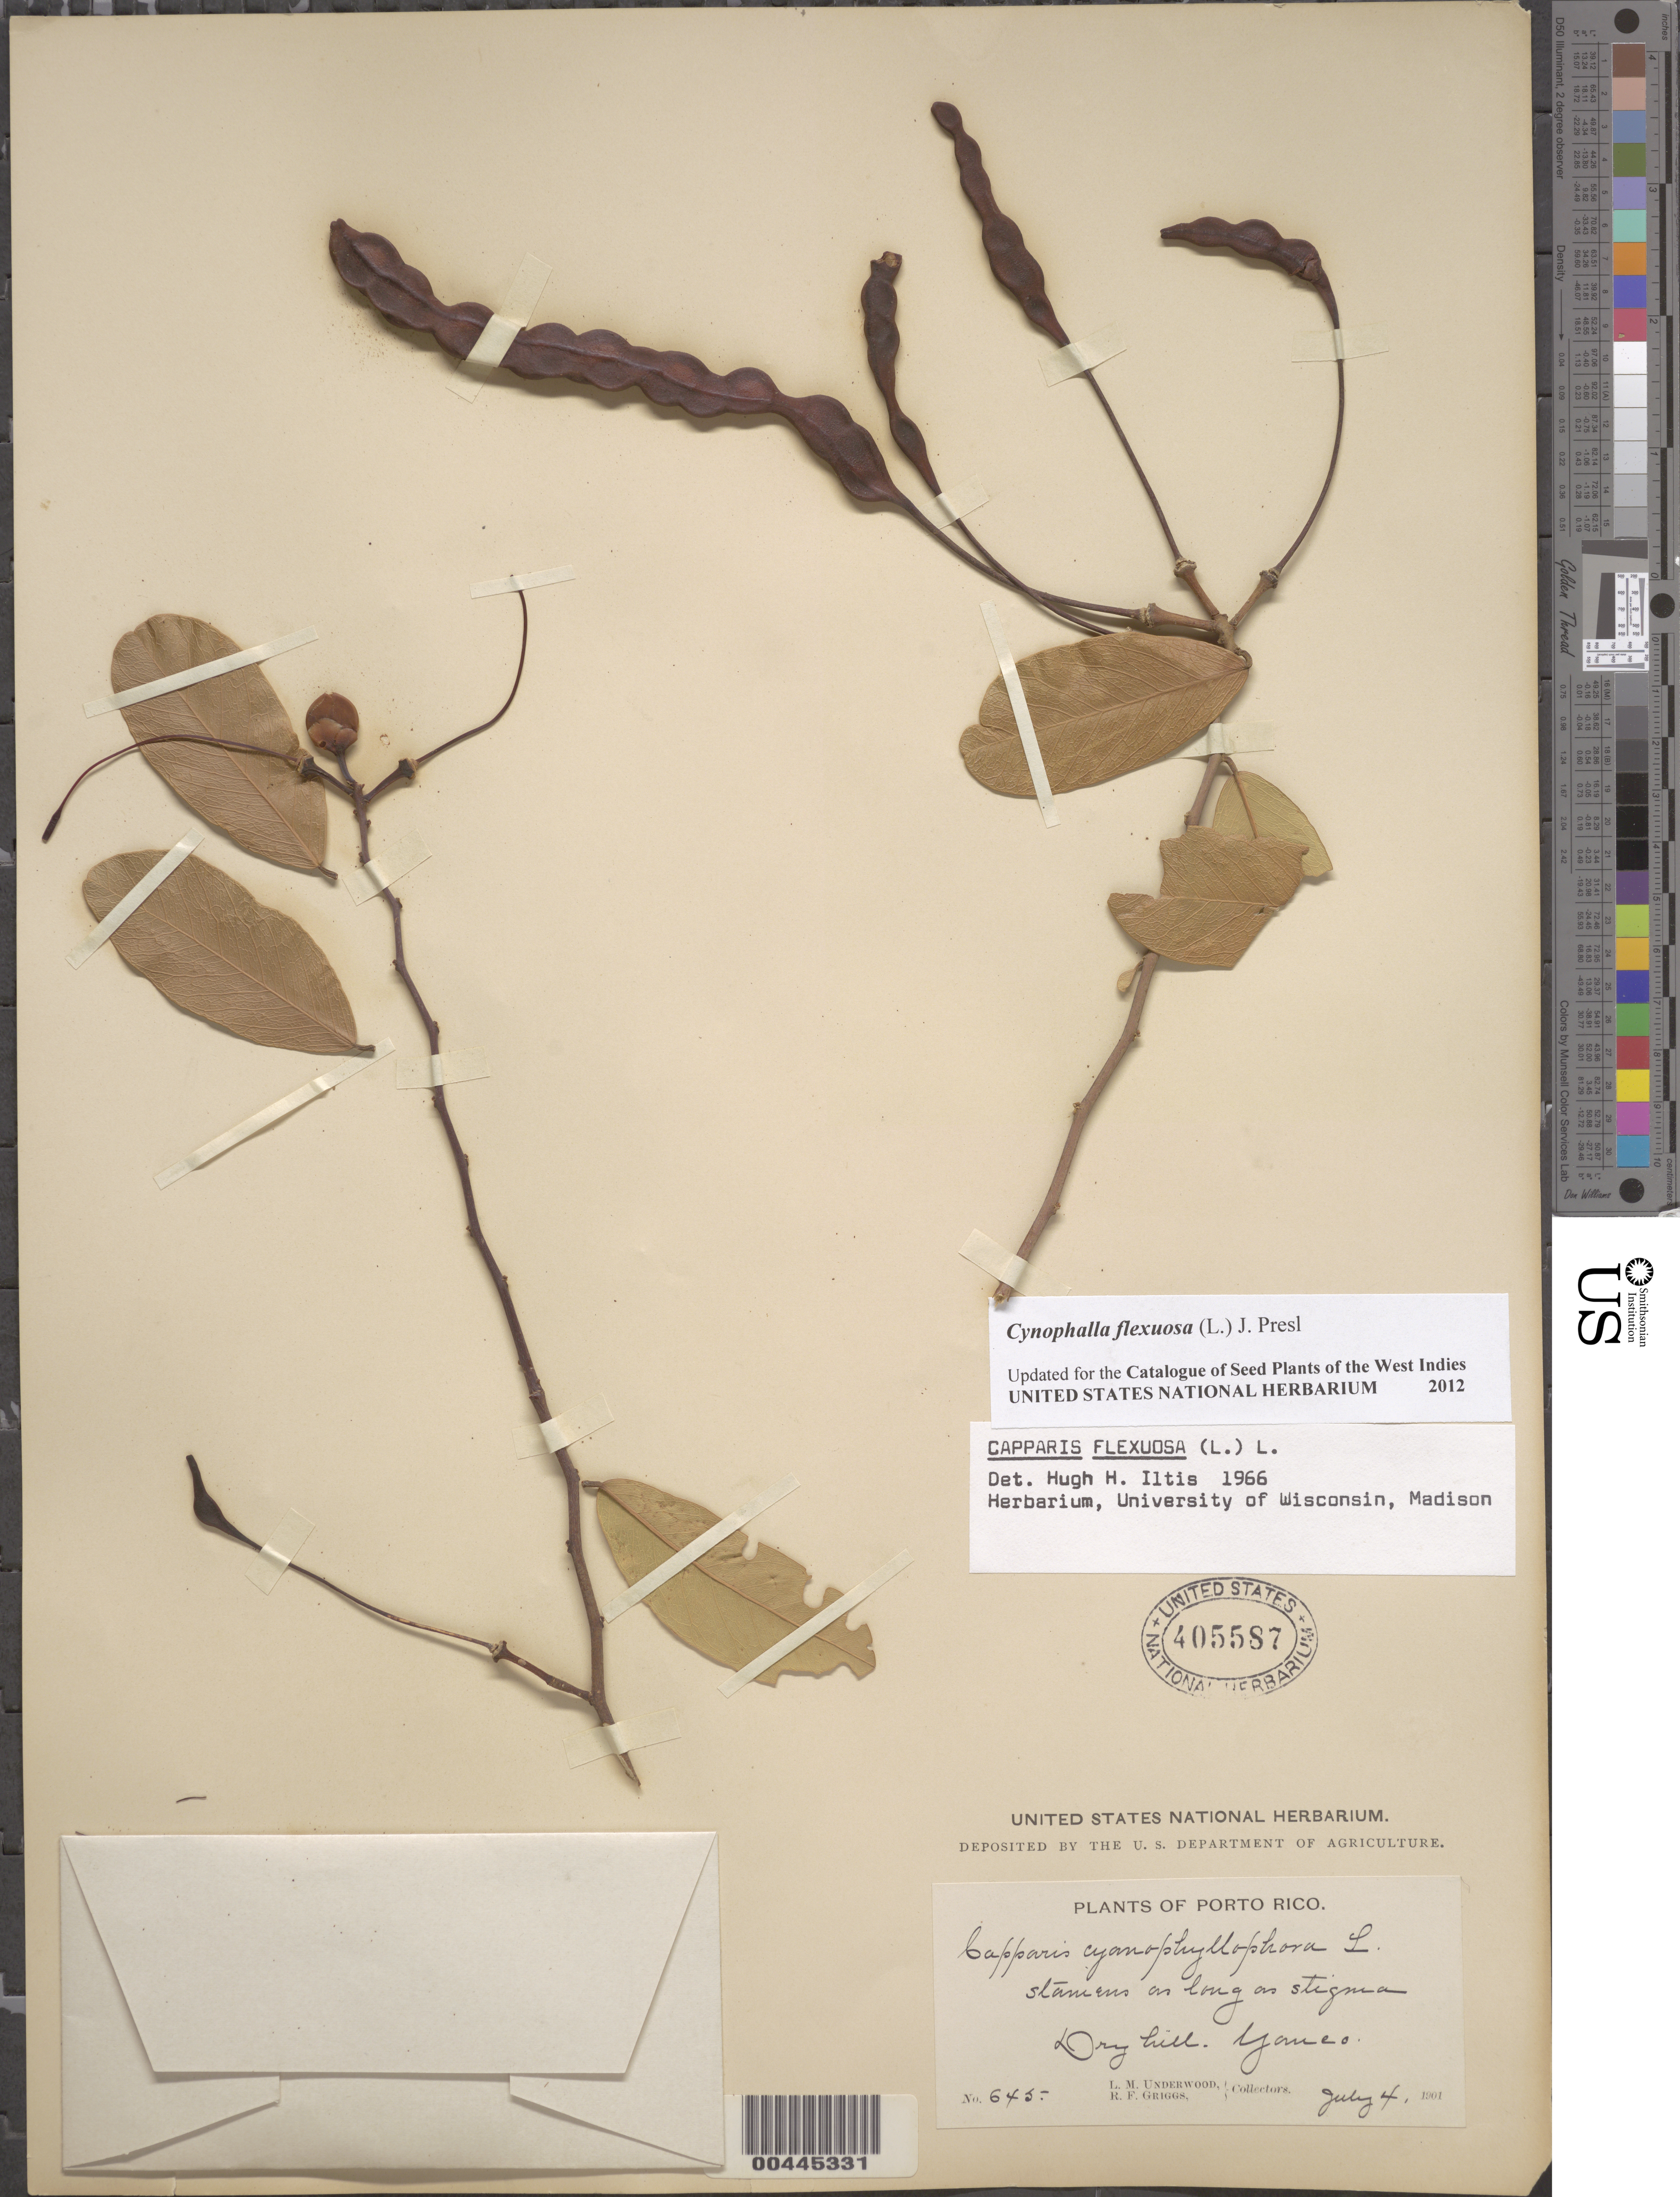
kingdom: Plantae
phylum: Tracheophyta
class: Magnoliopsida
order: Brassicales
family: Capparaceae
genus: Capparis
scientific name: Capparis flexuosa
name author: (L.) L.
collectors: L. M. Underwood & R. F. Griggs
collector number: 645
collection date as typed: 04 Jul 1901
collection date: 1901-07-04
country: Puerto Rico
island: Greater Antilles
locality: Yauco. Dry hill.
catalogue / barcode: US 405587